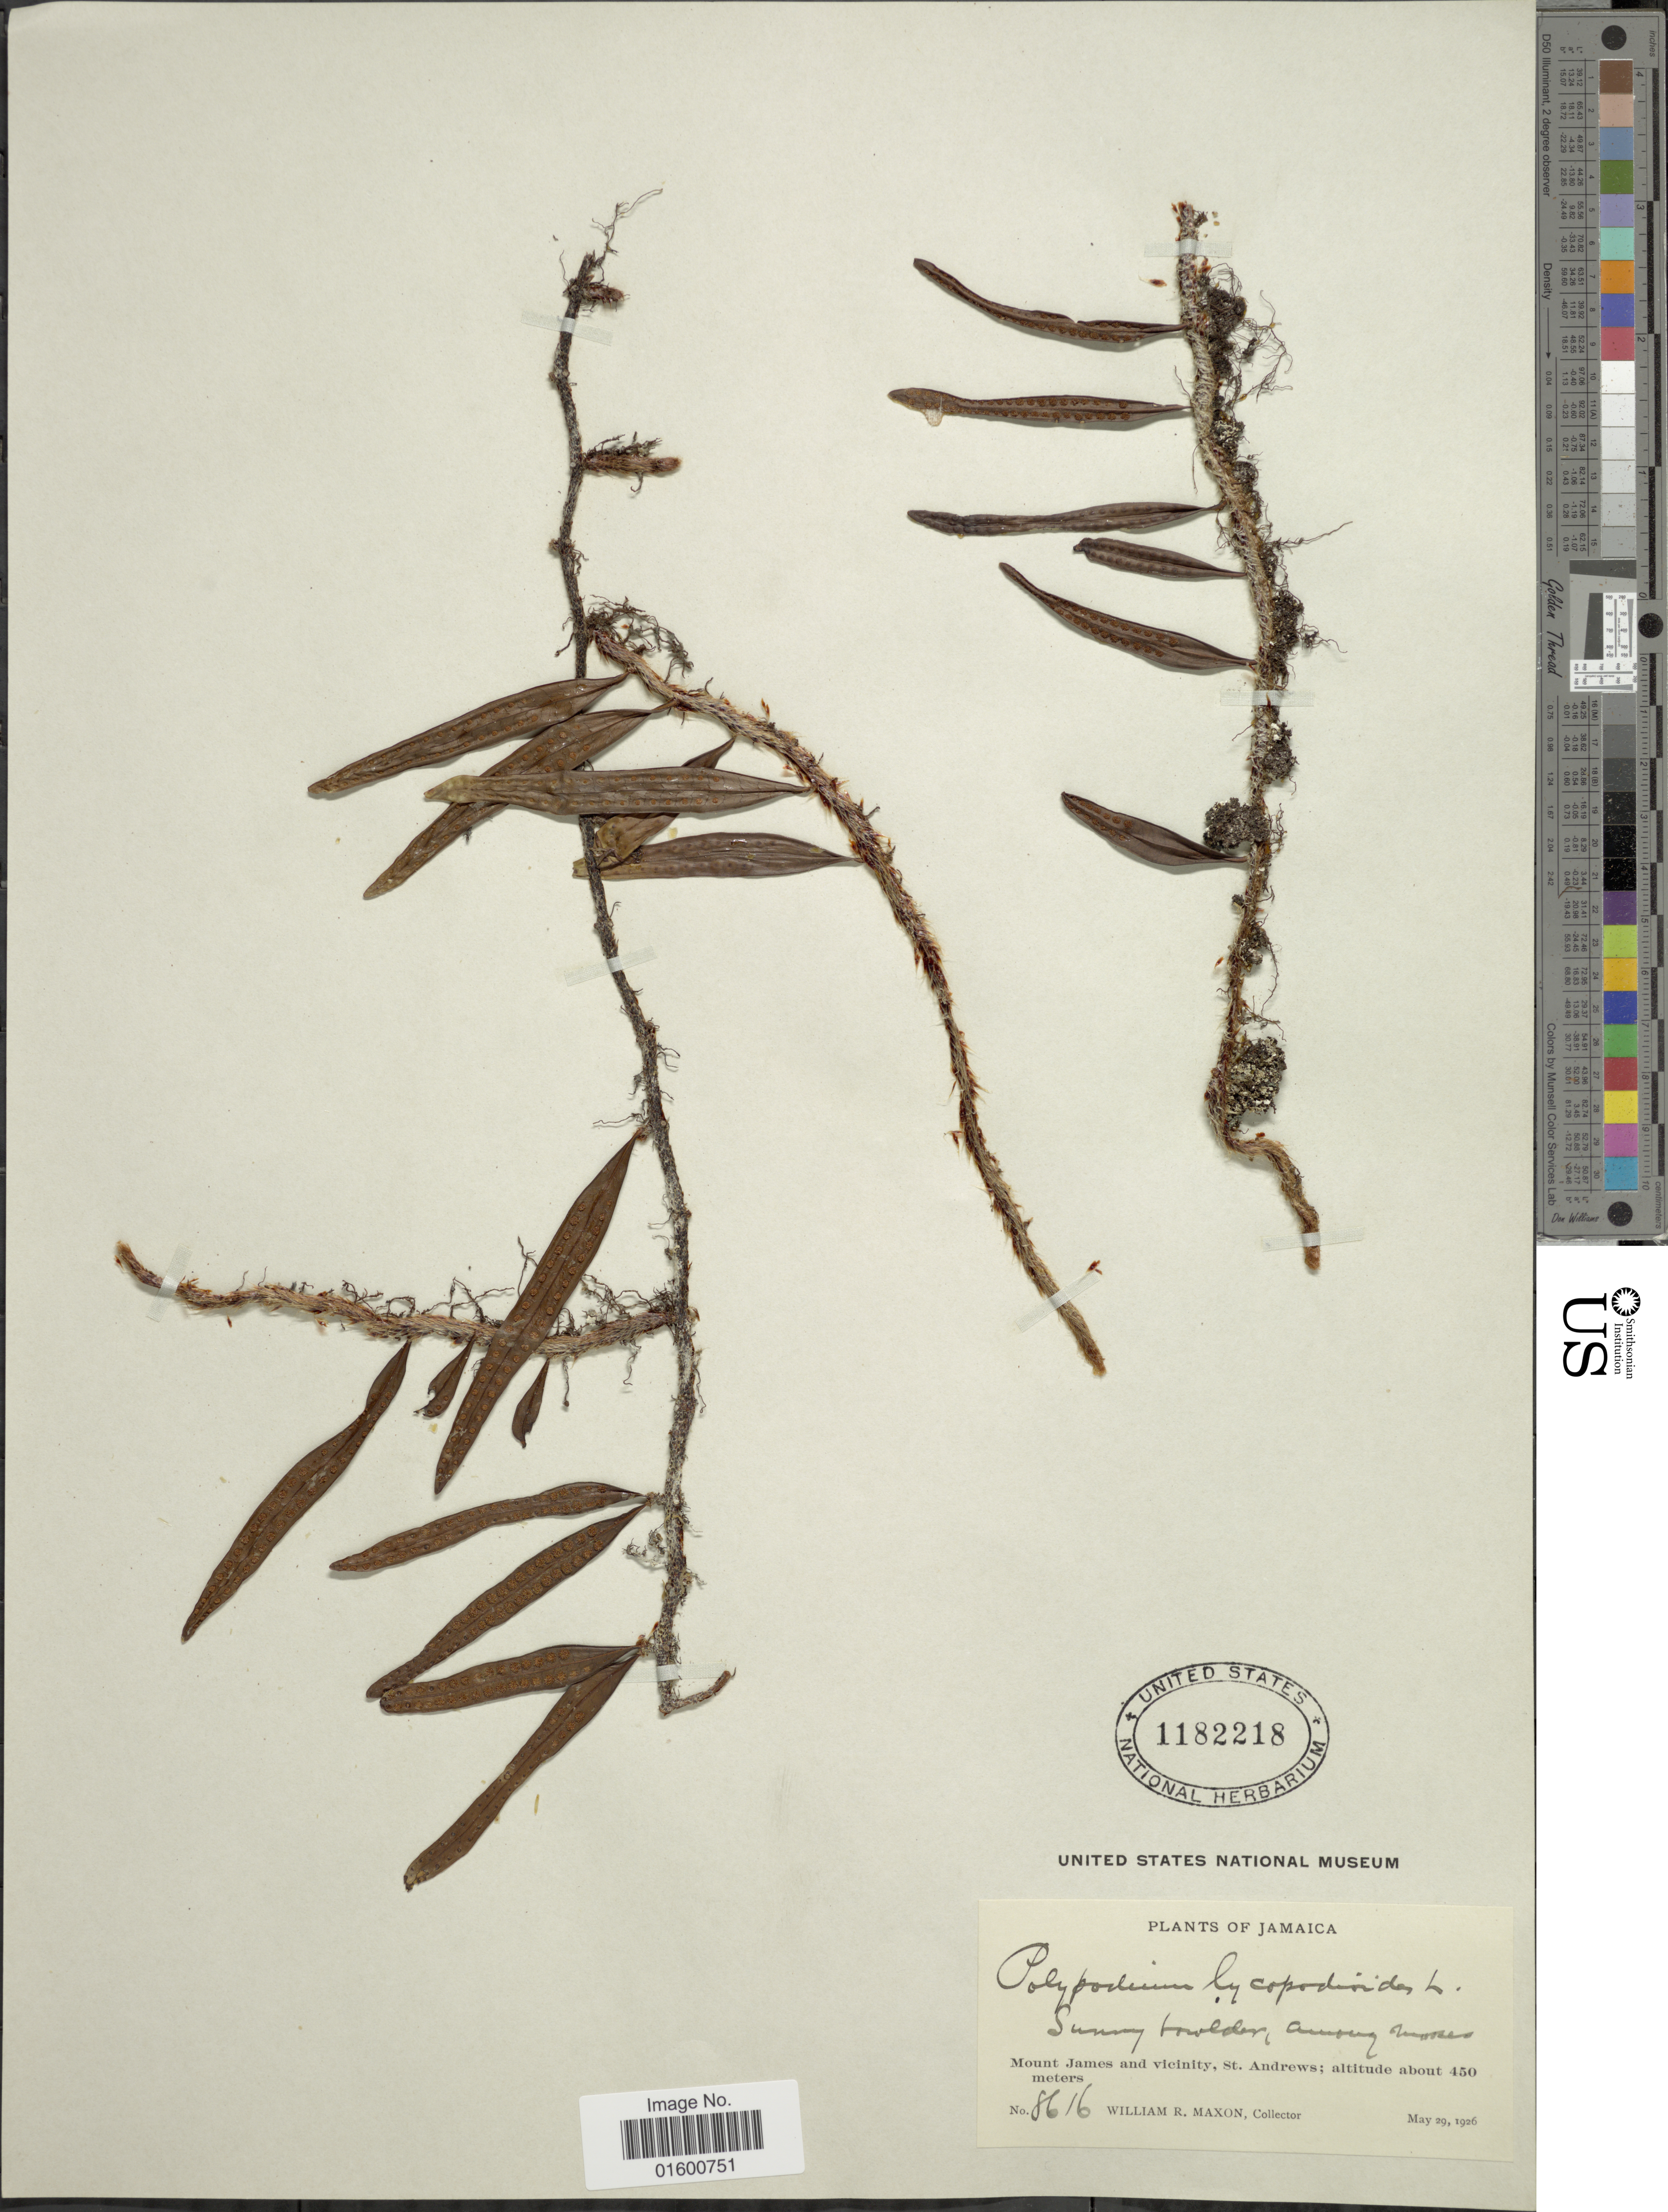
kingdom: Plantae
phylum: Tracheophyta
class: Polypodiopsida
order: Polypodiales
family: Polypodiaceae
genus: Microgramma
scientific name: Microgramma lycopodioides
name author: (L.) Copel.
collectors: W. R. Maxon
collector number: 8616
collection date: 1926-05-29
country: Jamaica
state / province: Saint Andrew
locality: Mount James and vicinity, St. Andrews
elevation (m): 450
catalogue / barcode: US 1182218